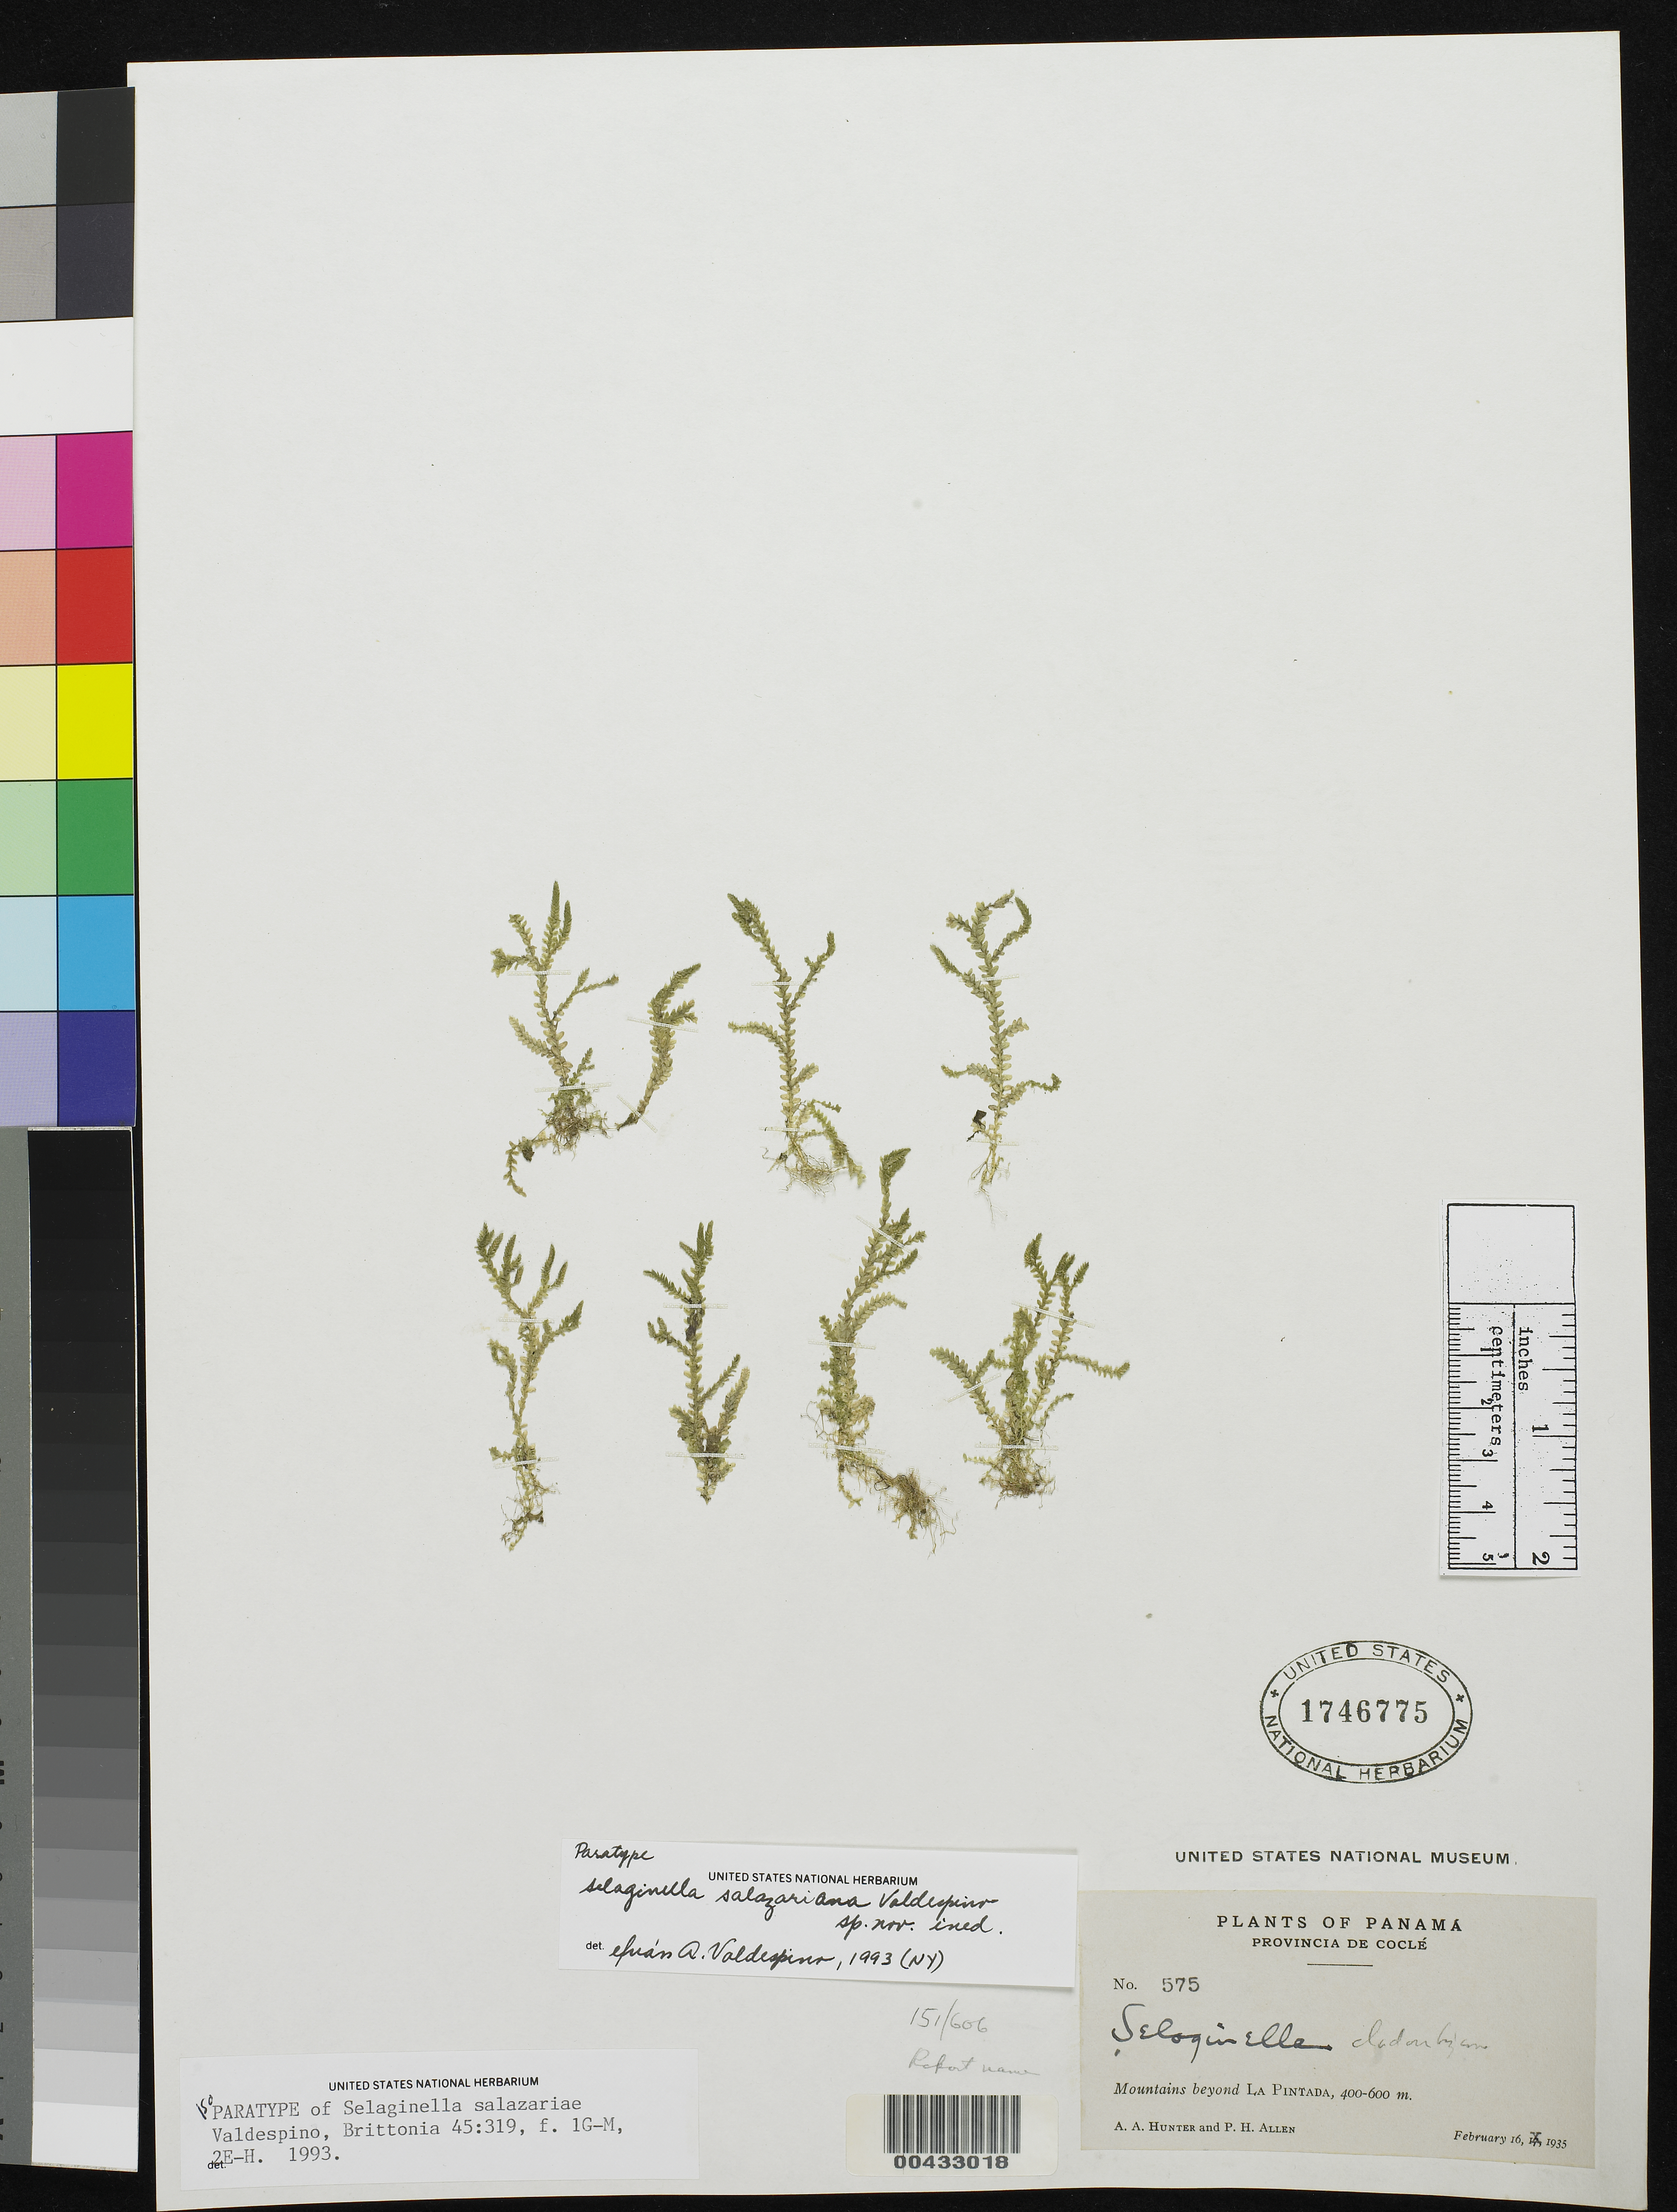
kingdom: Plantae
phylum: Tracheophyta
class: Lycopodiopsida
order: Selaginellales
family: Selaginellaceae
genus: Selaginella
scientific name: Selaginella salazariae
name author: Valdespino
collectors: A. Hunter & P. H. Allen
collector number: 575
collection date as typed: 16 Feb 1935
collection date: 1935-02-16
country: Panama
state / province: Coclé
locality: Mountains beyond La Pintada.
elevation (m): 400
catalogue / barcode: US 1746775